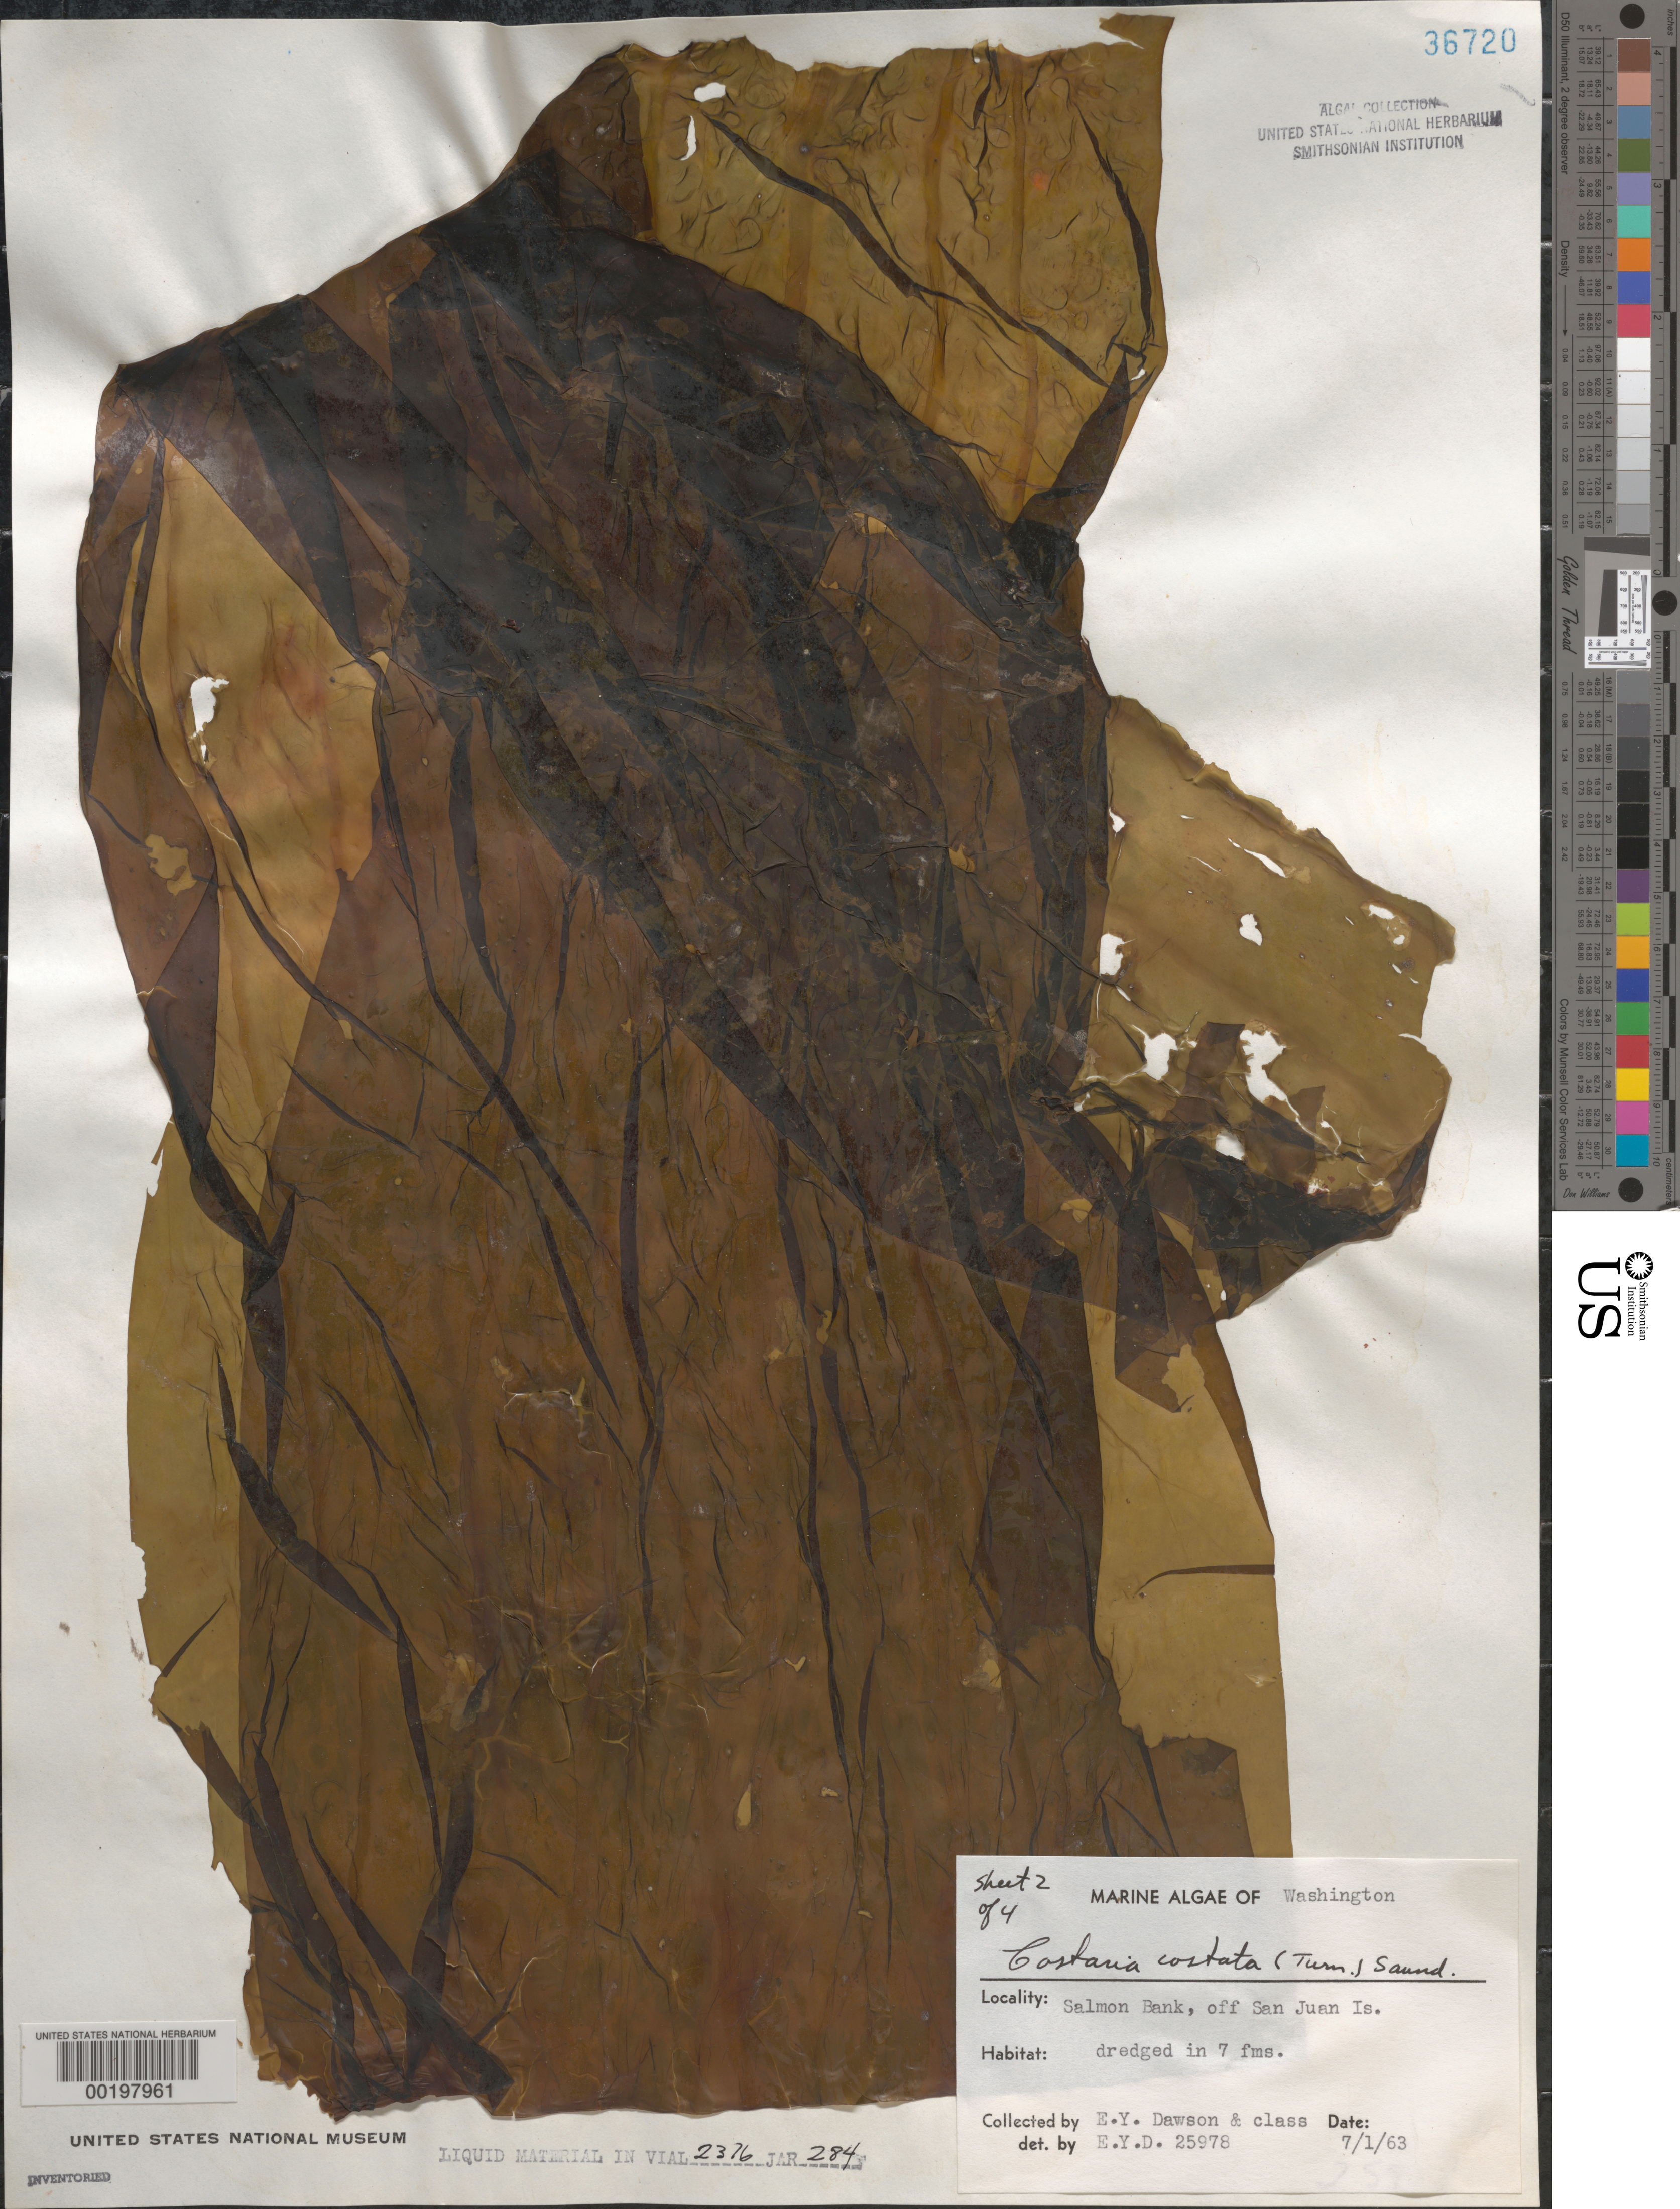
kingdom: Chromista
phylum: Ochrophyta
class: Phaeophyceae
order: Laminariales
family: Costariaceae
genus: Costaria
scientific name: Costaria costata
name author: (C. Agardh) D.A. Saunders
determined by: Dawson, E. Y.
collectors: E. Y. Dawson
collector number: EYD 25978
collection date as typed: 01 Jul 1963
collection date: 1963-07-01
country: United States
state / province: Washington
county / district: San Juan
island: San Juan Island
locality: Salmon Bank, off San Juan Island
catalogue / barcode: US 36720